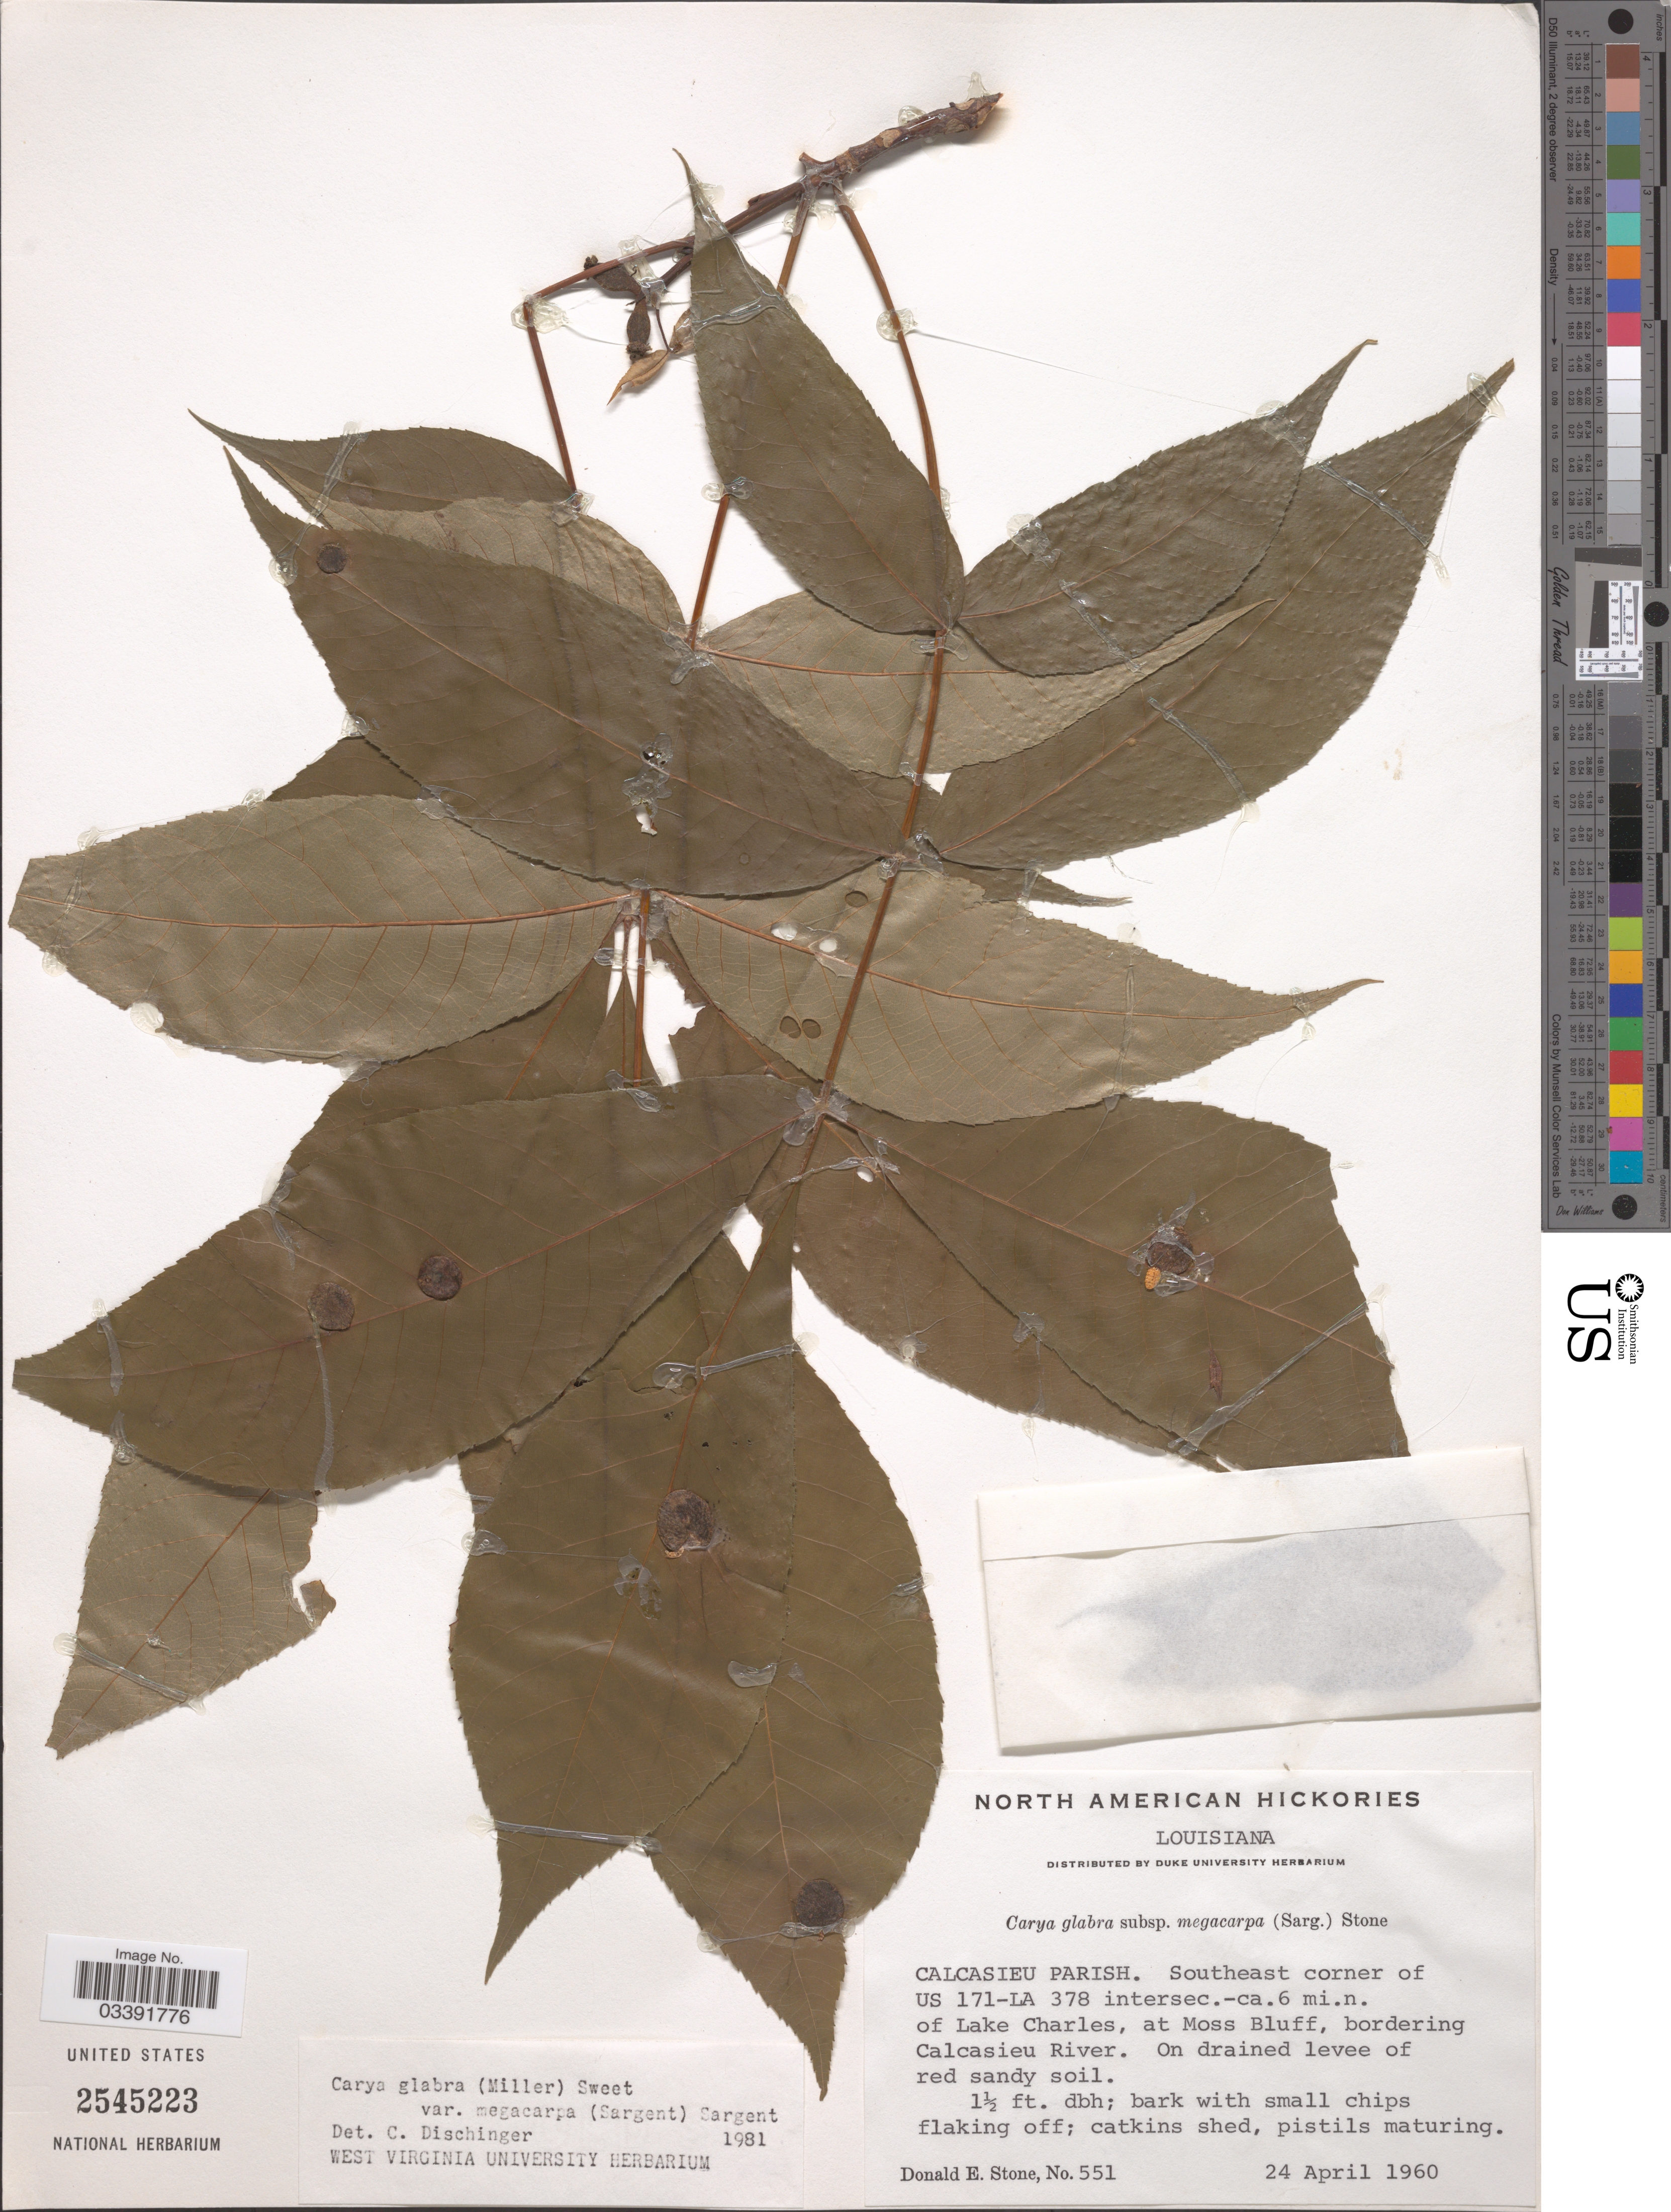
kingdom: Plantae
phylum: Tracheophyta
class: Magnoliopsida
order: Fagales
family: Juglandaceae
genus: Carya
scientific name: Carya glabra var. megacarpa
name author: (Sarg.) Sarg.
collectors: D. Stone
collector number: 551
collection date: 1960-04-24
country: United States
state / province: Louisiana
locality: Calcasieu Parish. Southeast corner of US 171-LA 378 intersec. -ca.6 mi.n. of Lake Charles, at Moss Bluff, bordering Calcasieu River.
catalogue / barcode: US 2545223